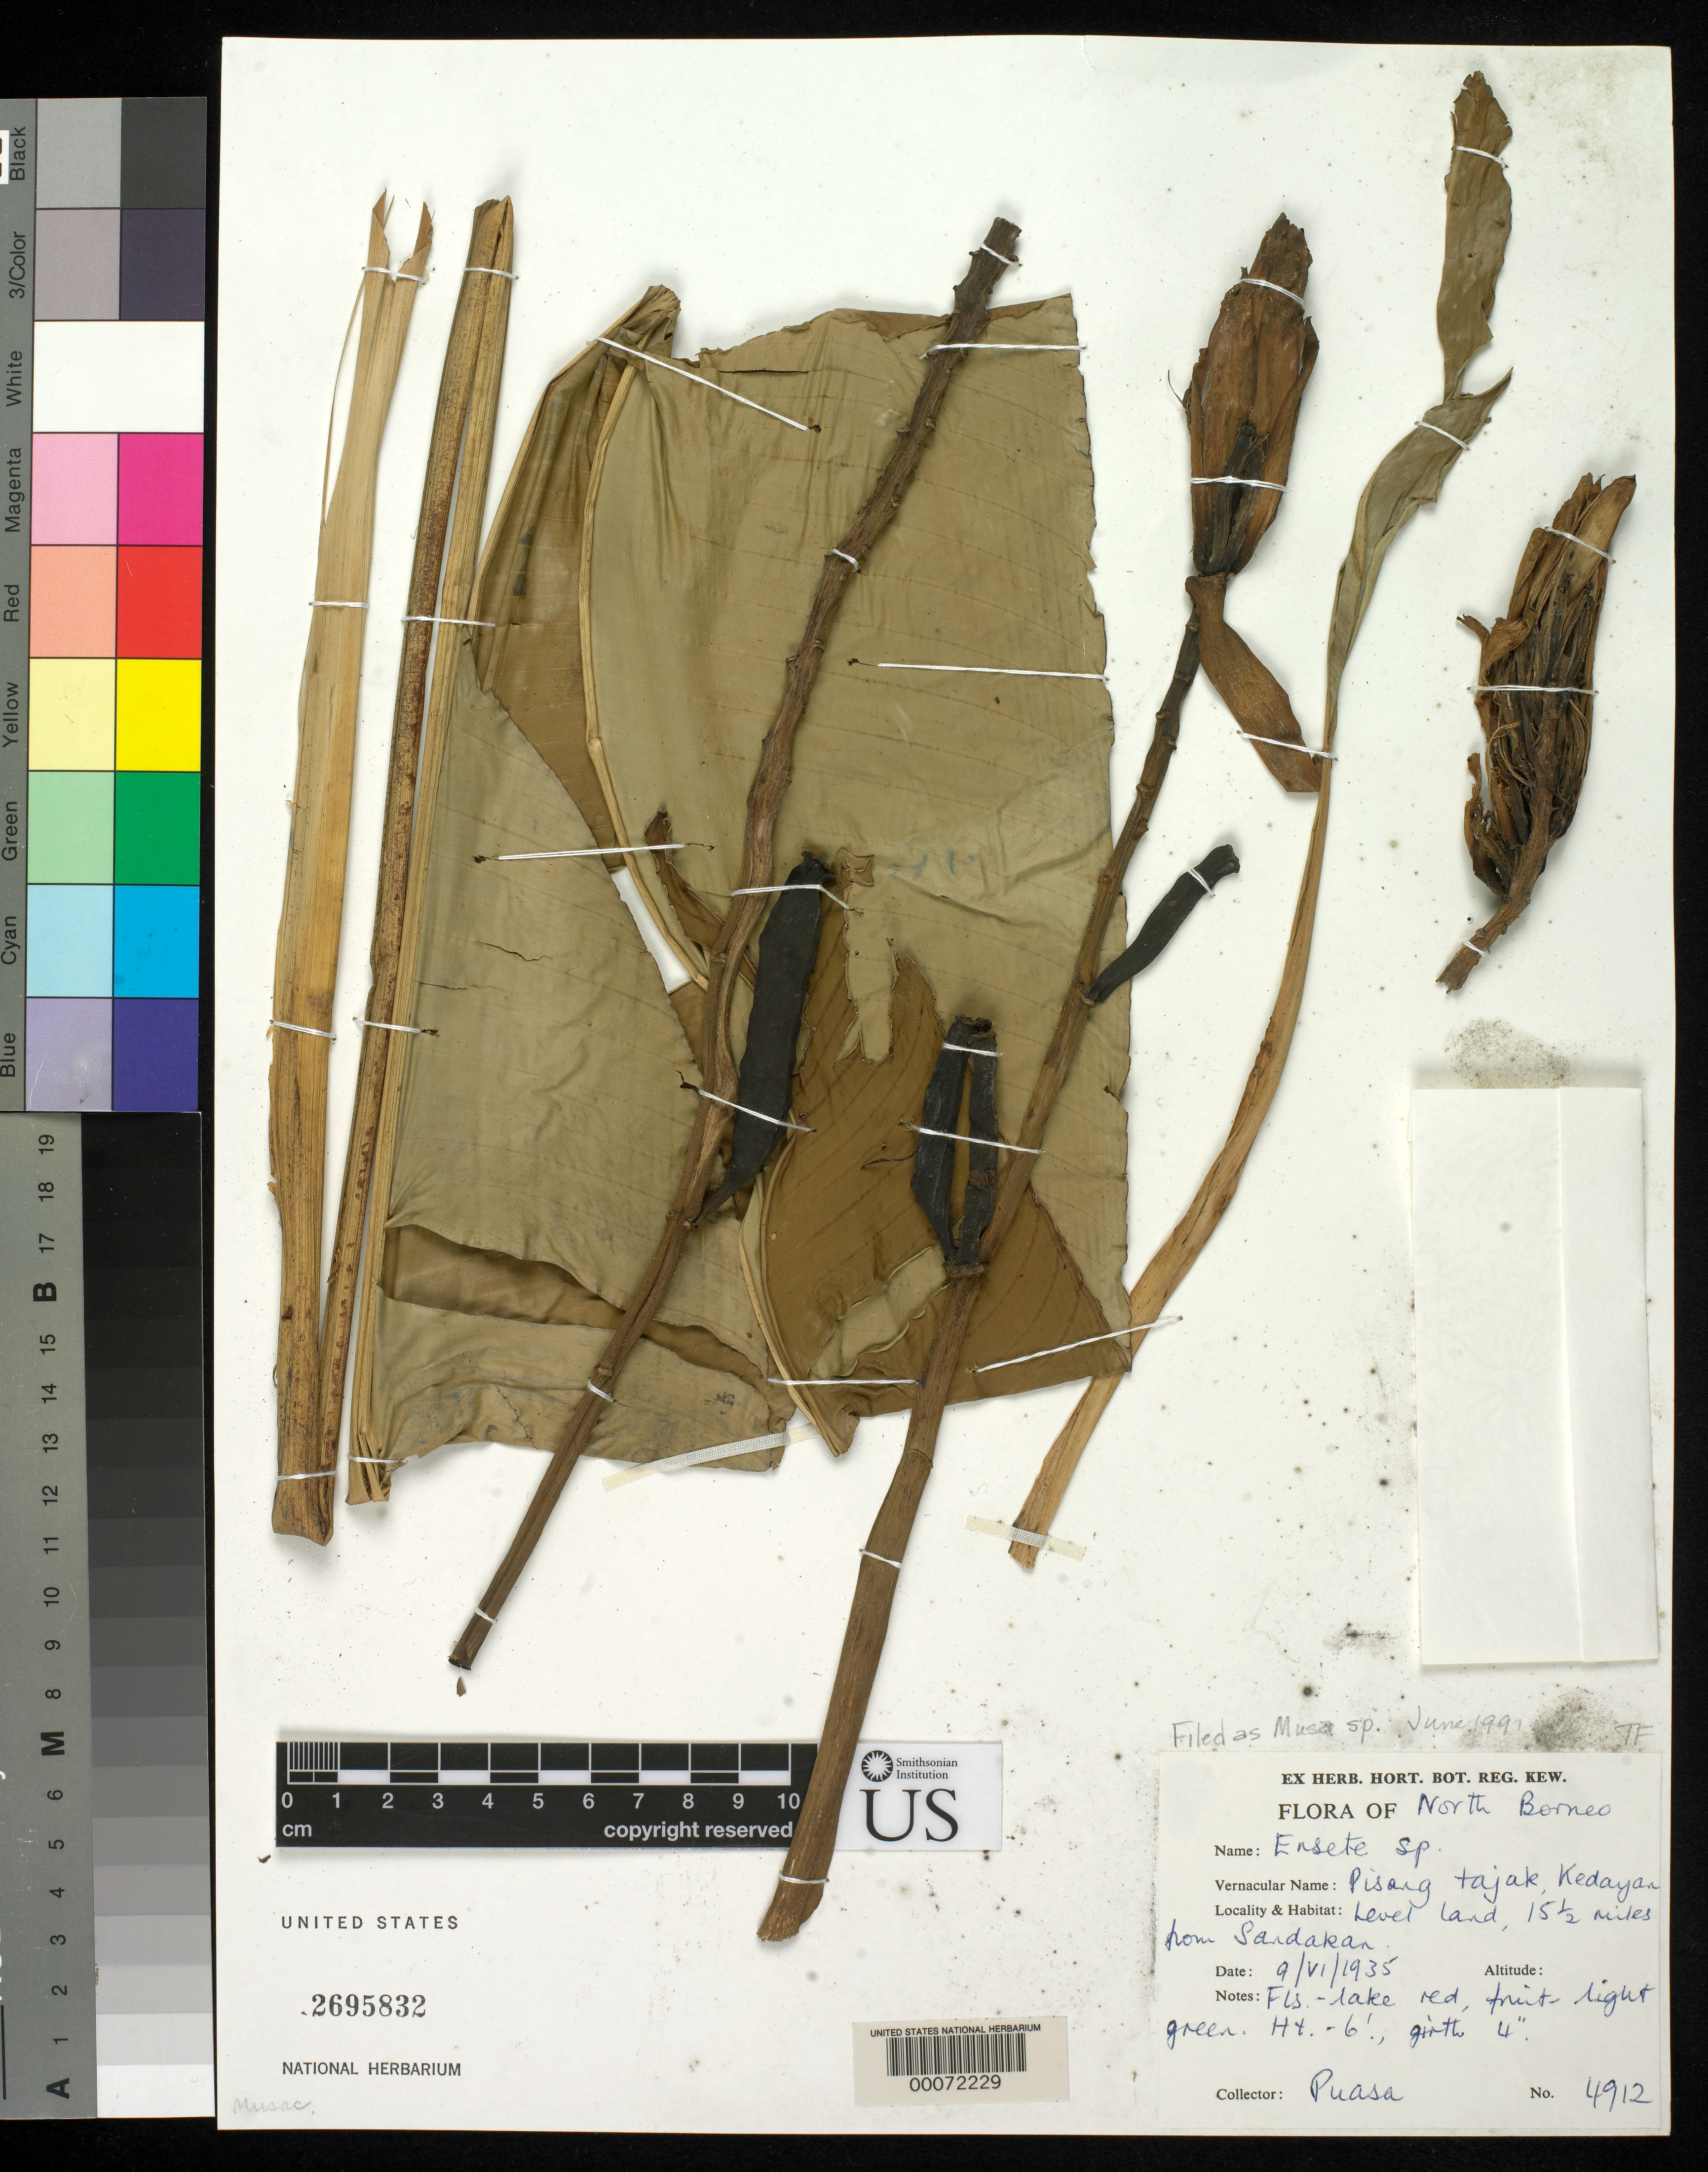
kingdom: Plantae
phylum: Tracheophyta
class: Liliopsida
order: Zingiberales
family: Musaceae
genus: Musa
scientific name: Musa sp.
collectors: M. Puasa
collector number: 4912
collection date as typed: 09 Jun 1935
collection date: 1935-06-09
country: Malaysia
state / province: Sabah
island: Borneo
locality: Level land, 15 1/2 miles from Sandakan, North Borneo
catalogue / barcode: US 2695832